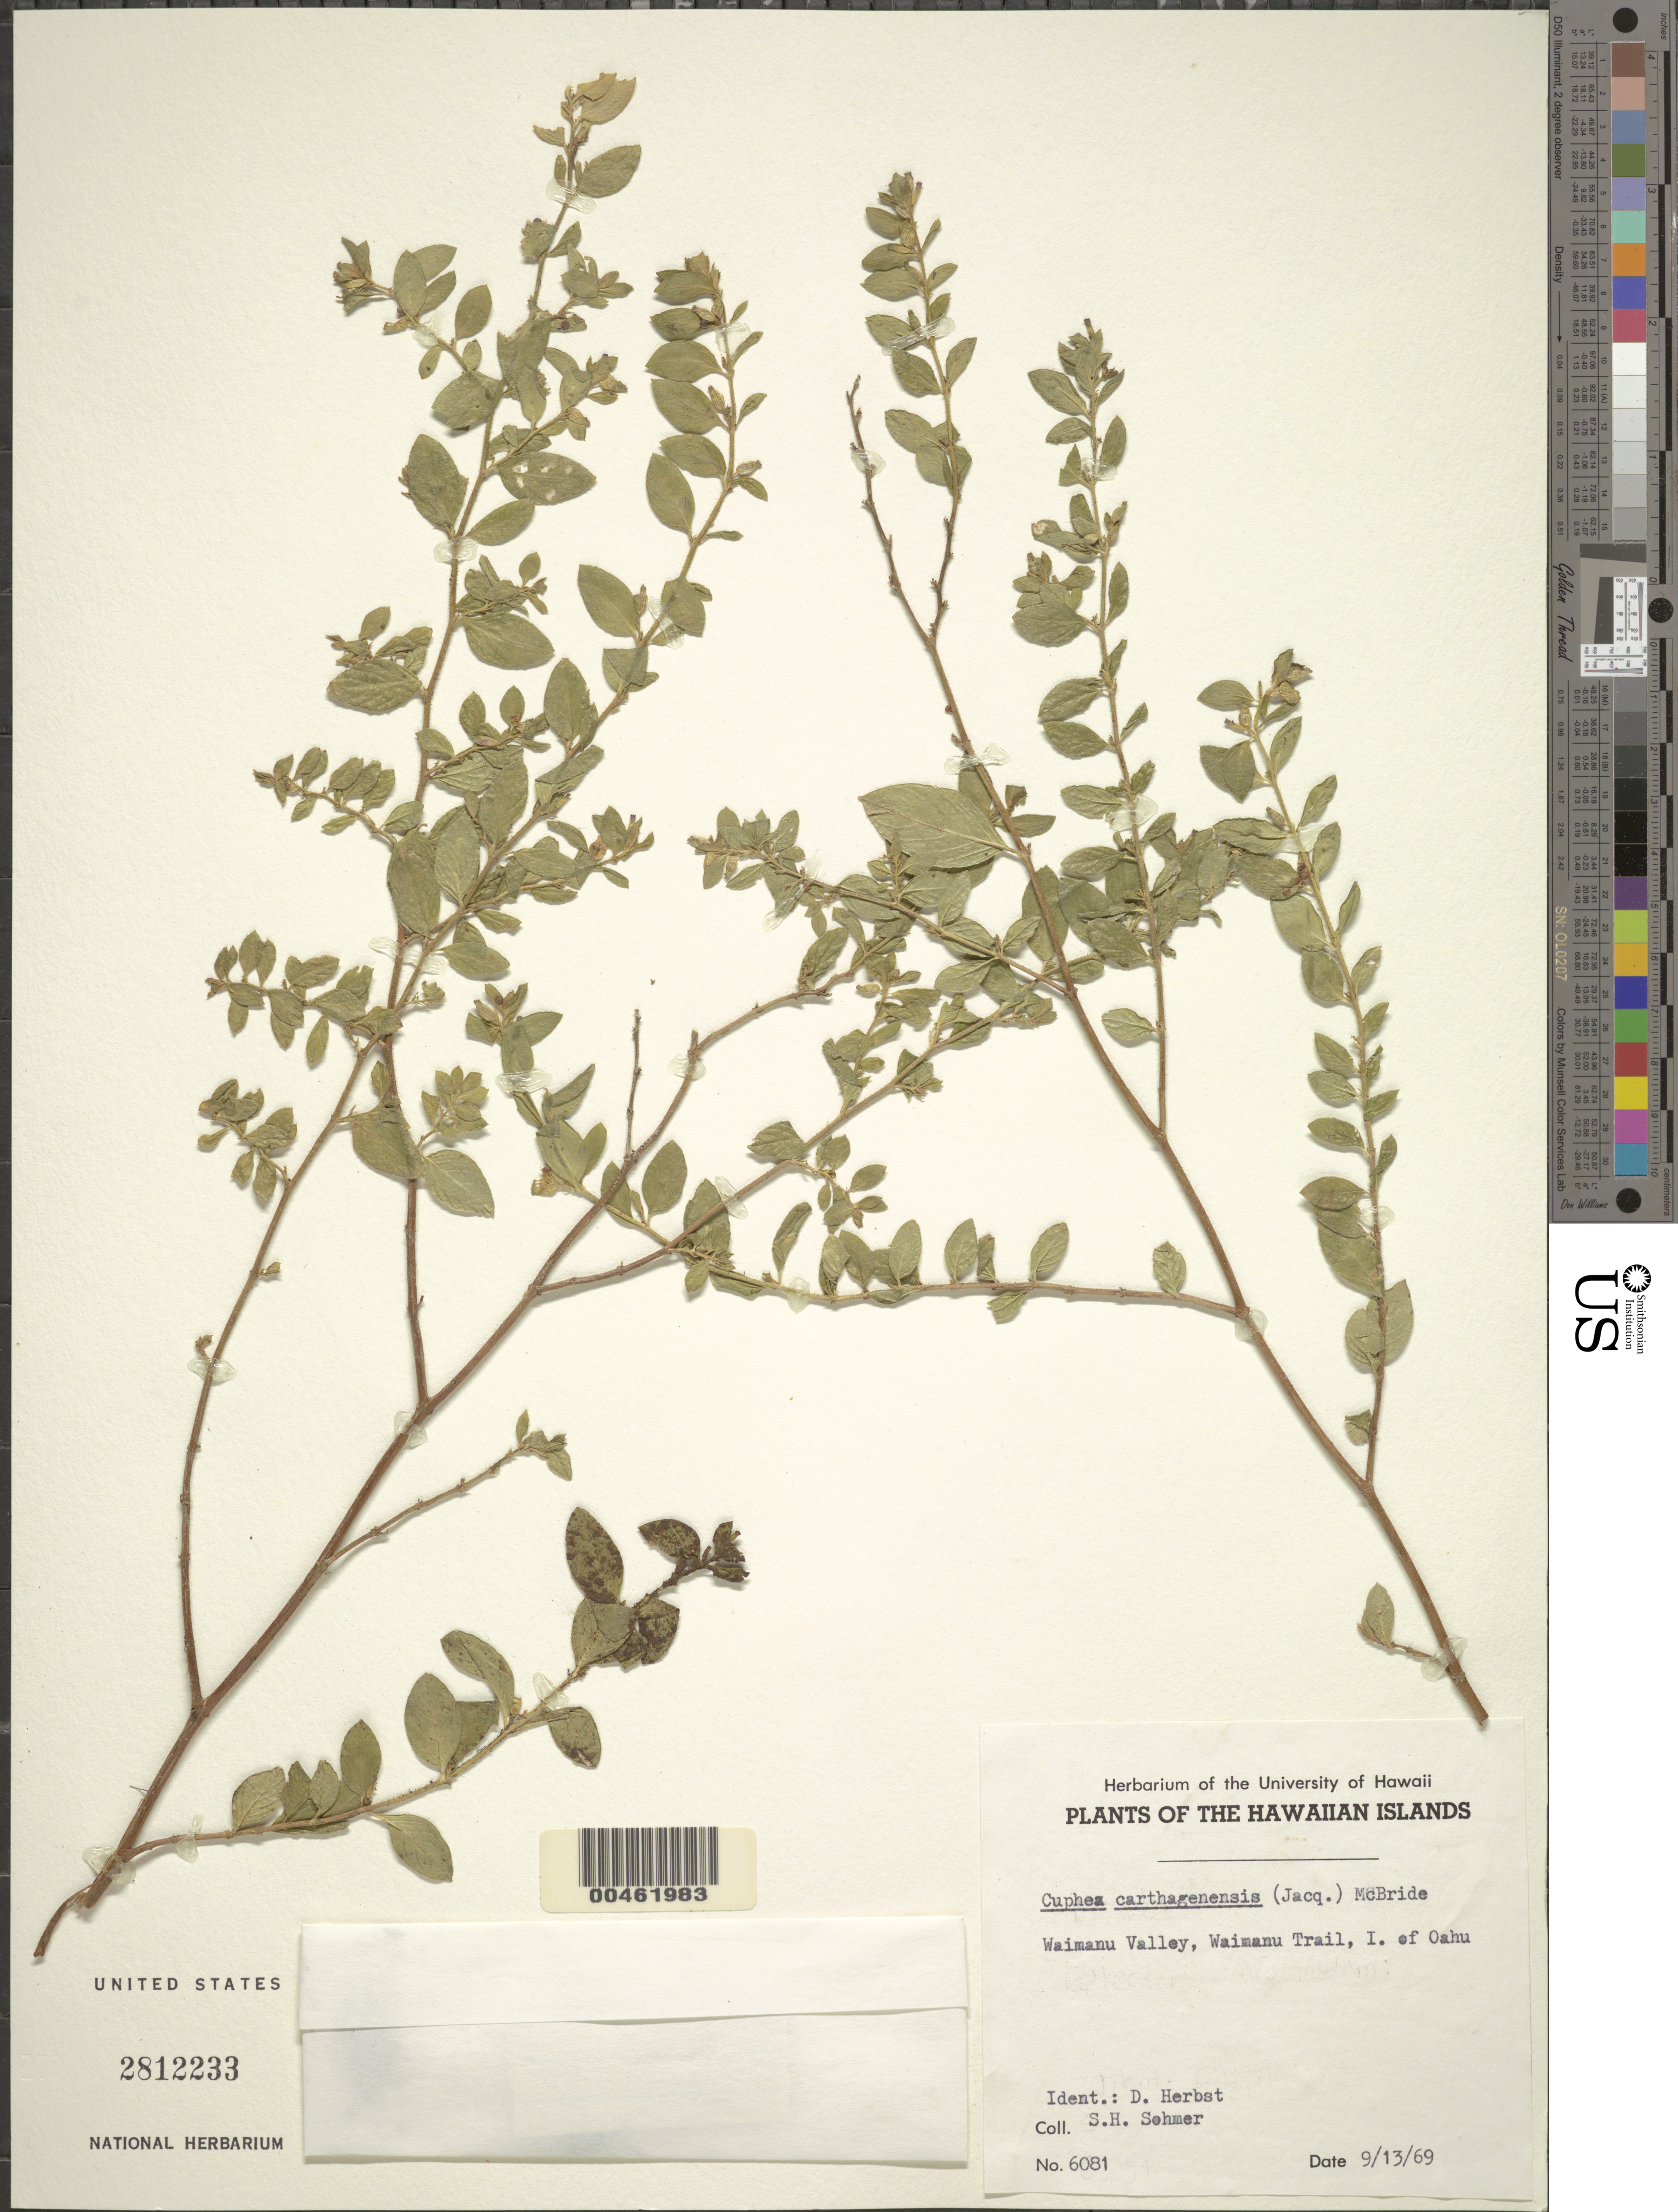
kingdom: Plantae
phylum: Tracheophyta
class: Magnoliopsida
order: Myrtales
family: Lythraceae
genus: Cuphea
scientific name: Cuphea carthagenensis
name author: (Jacq.) J.F. Macbr.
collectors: S. H. Sohmer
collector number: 6081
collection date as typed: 13 Sep 1969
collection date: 1969-09-13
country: United States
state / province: Hawaii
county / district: Honolulu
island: Oahu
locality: Waimanu Valley, Waimanu Trail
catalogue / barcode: US 2812233